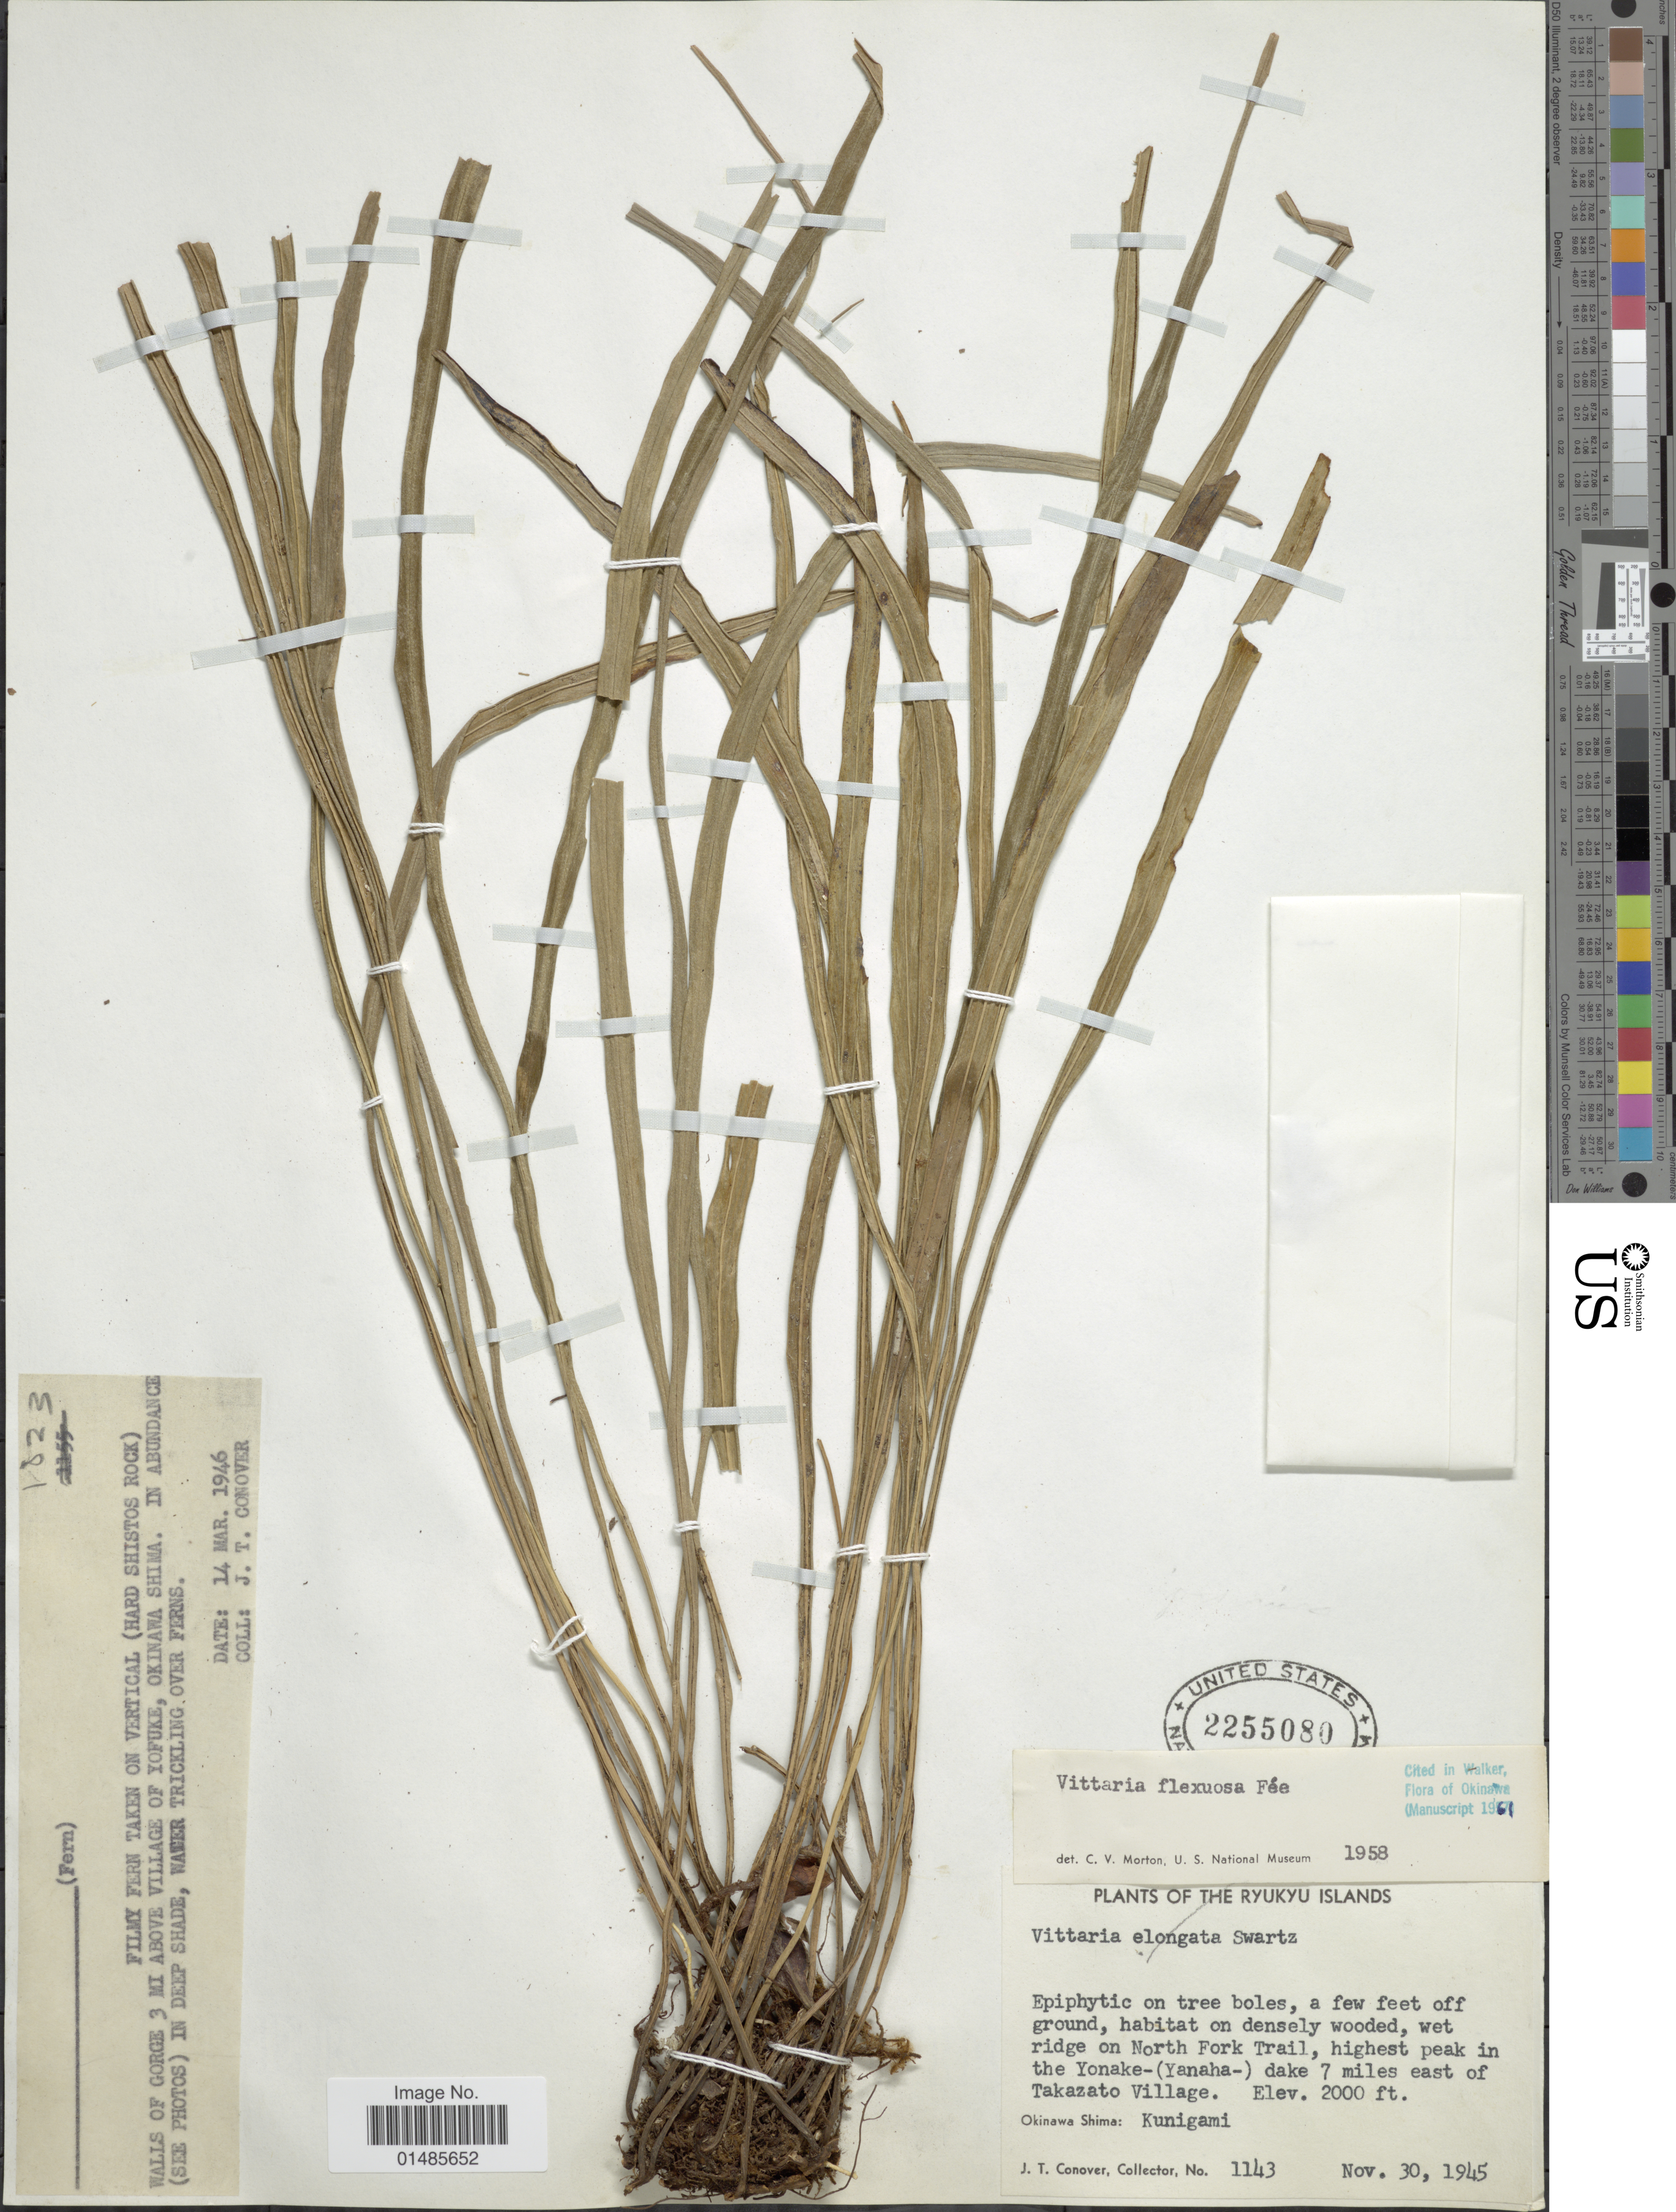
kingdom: Plantae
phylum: Tracheophyta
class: Polypodiopsida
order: Polypodiales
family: Pteridaceae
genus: Haplopteris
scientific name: Haplopteris flexuosa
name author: (Fée) E.H. Crane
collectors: J. T. Conover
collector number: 1143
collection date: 1945-11-30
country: Japan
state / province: Okinawa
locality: Ryukyu Islands. Wet ridge on North Fork Trail, highest peak in the Yonake-(Yanaha-) dake 7 miles east of Takazato Village. Okinawa Shima-Kunigami.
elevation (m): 610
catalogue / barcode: US 2255080